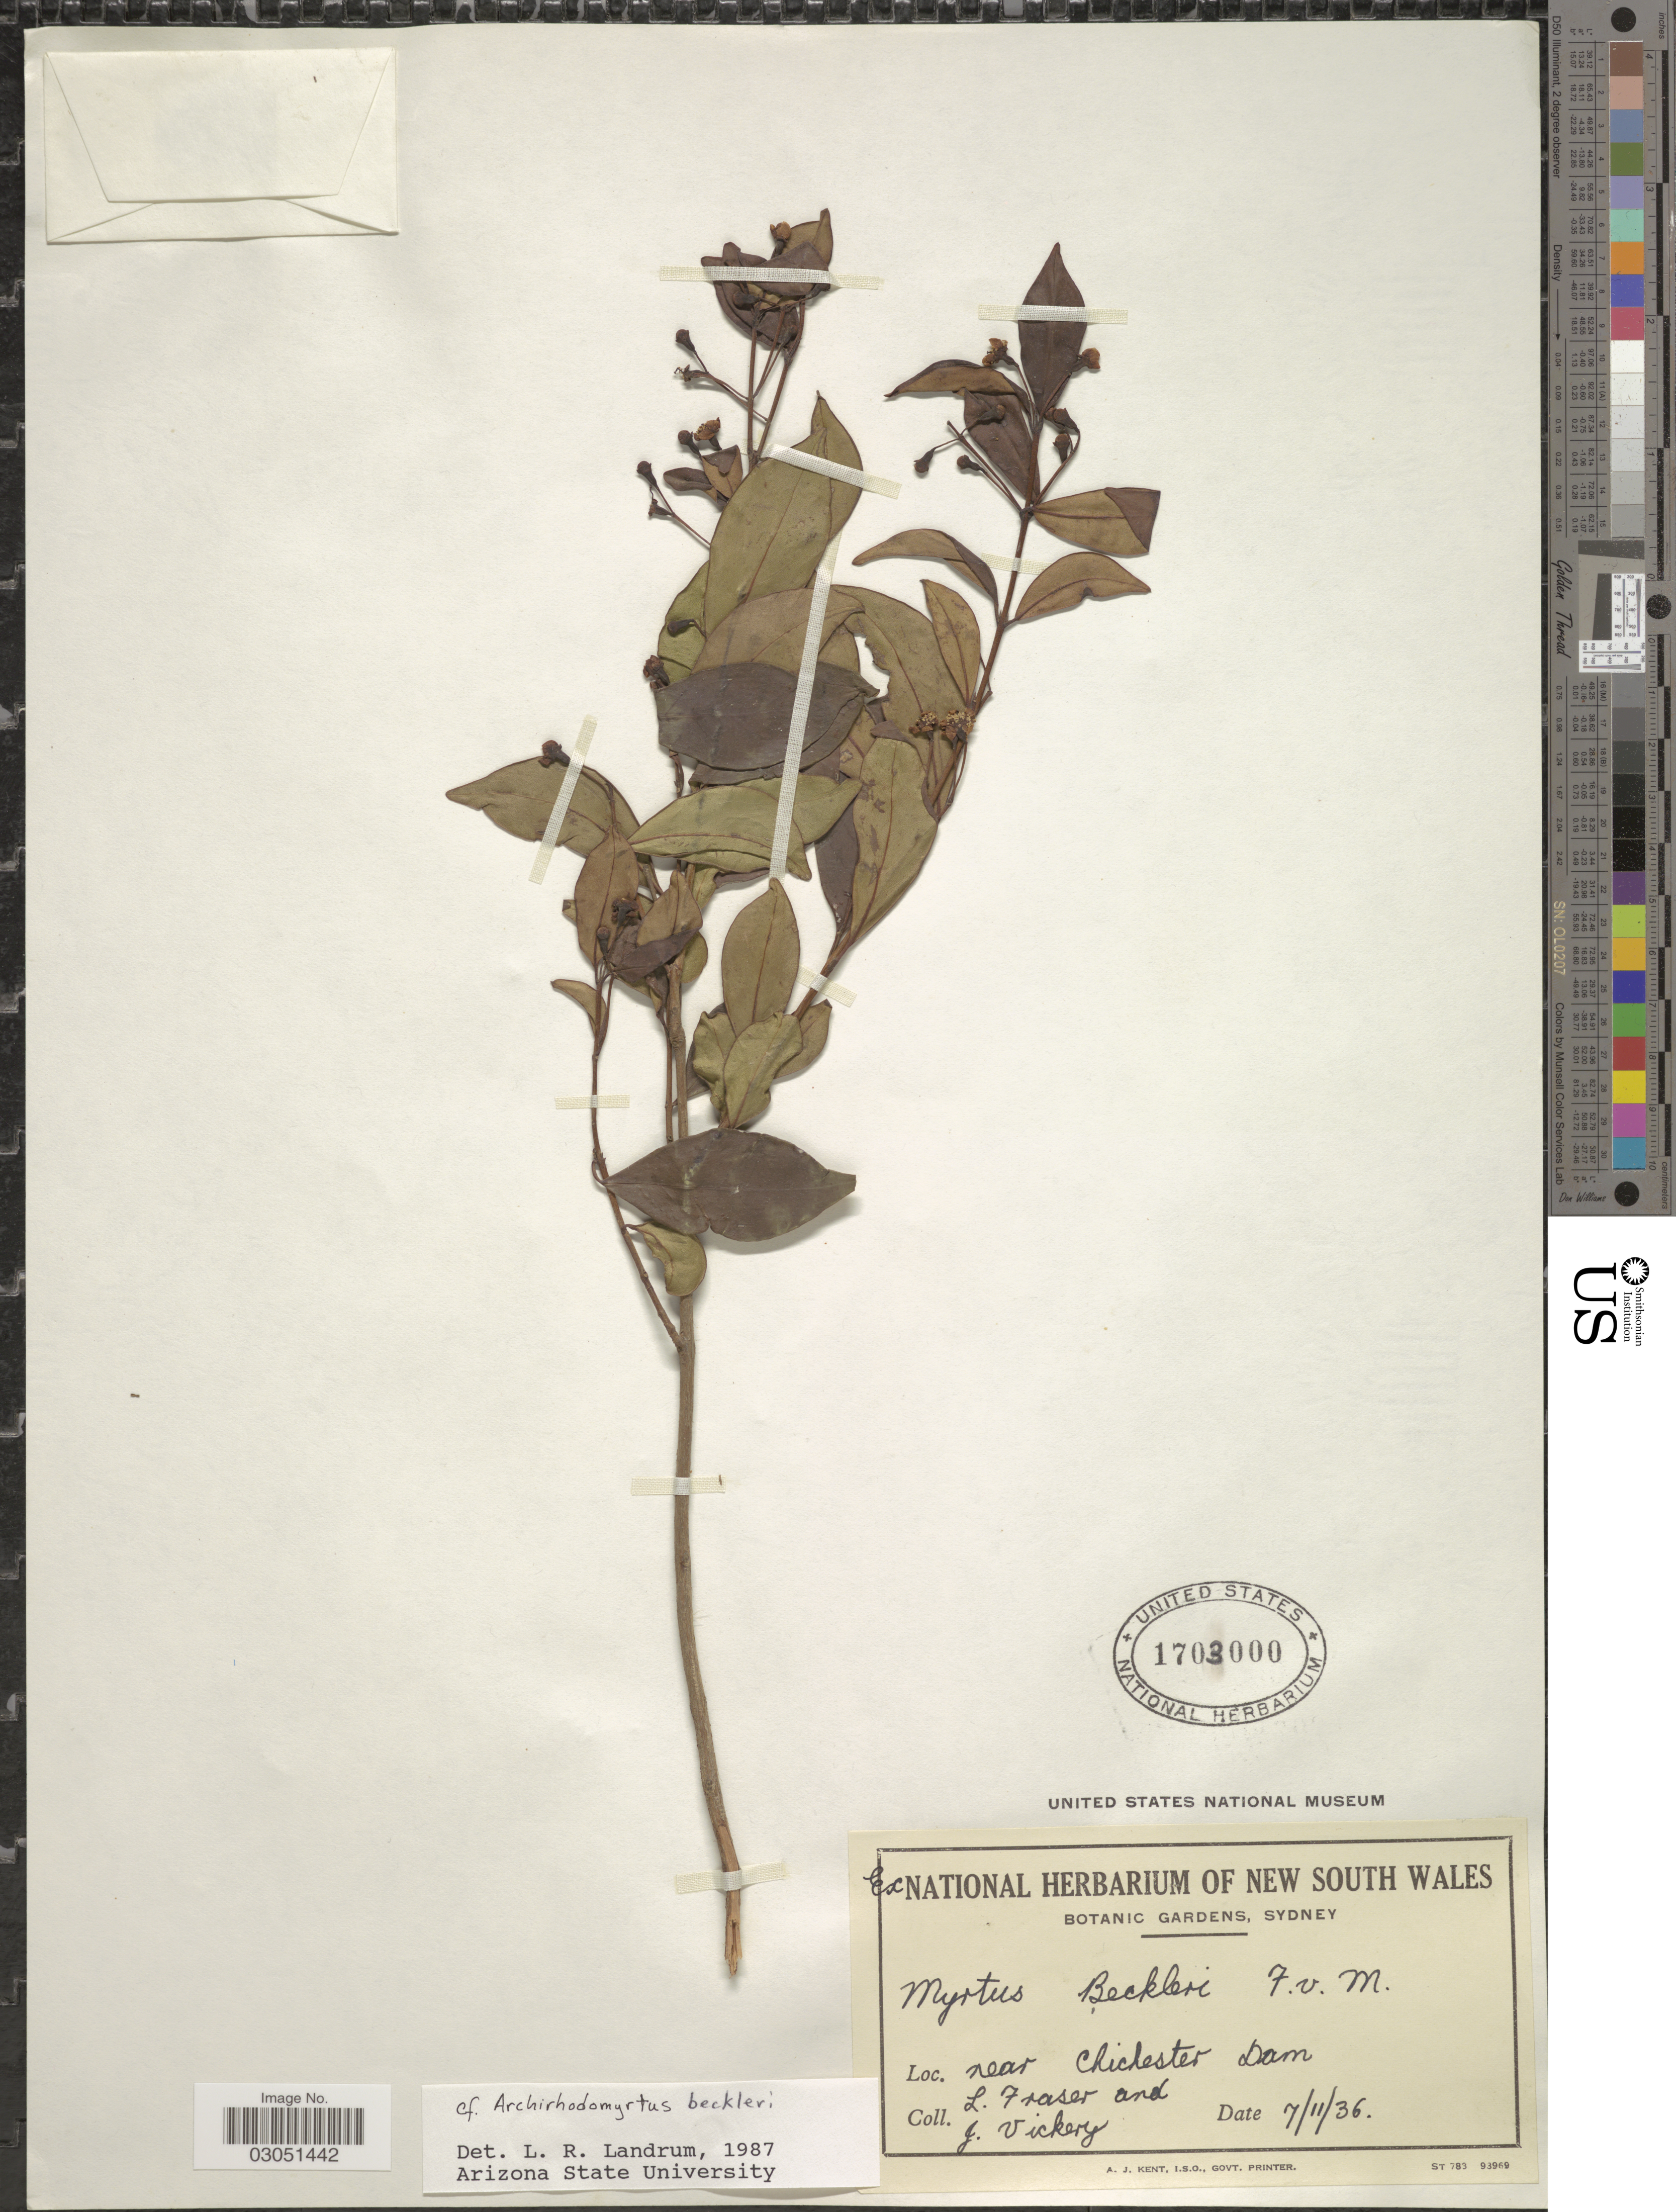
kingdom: Plantae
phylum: Tracheophyta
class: Magnoliopsida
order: Myrtales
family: Myrtaceae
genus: Archirhodomyrtus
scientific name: Archirhodomyrtus beckleri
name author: (F. Muell.) A.J. Scott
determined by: Landrum, L. R.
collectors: L. Fraser & J. Vickery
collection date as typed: Transcribed d/m/y: 7/11/36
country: Australia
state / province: New South Wales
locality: Near Chichester Dam.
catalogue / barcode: US 1703000